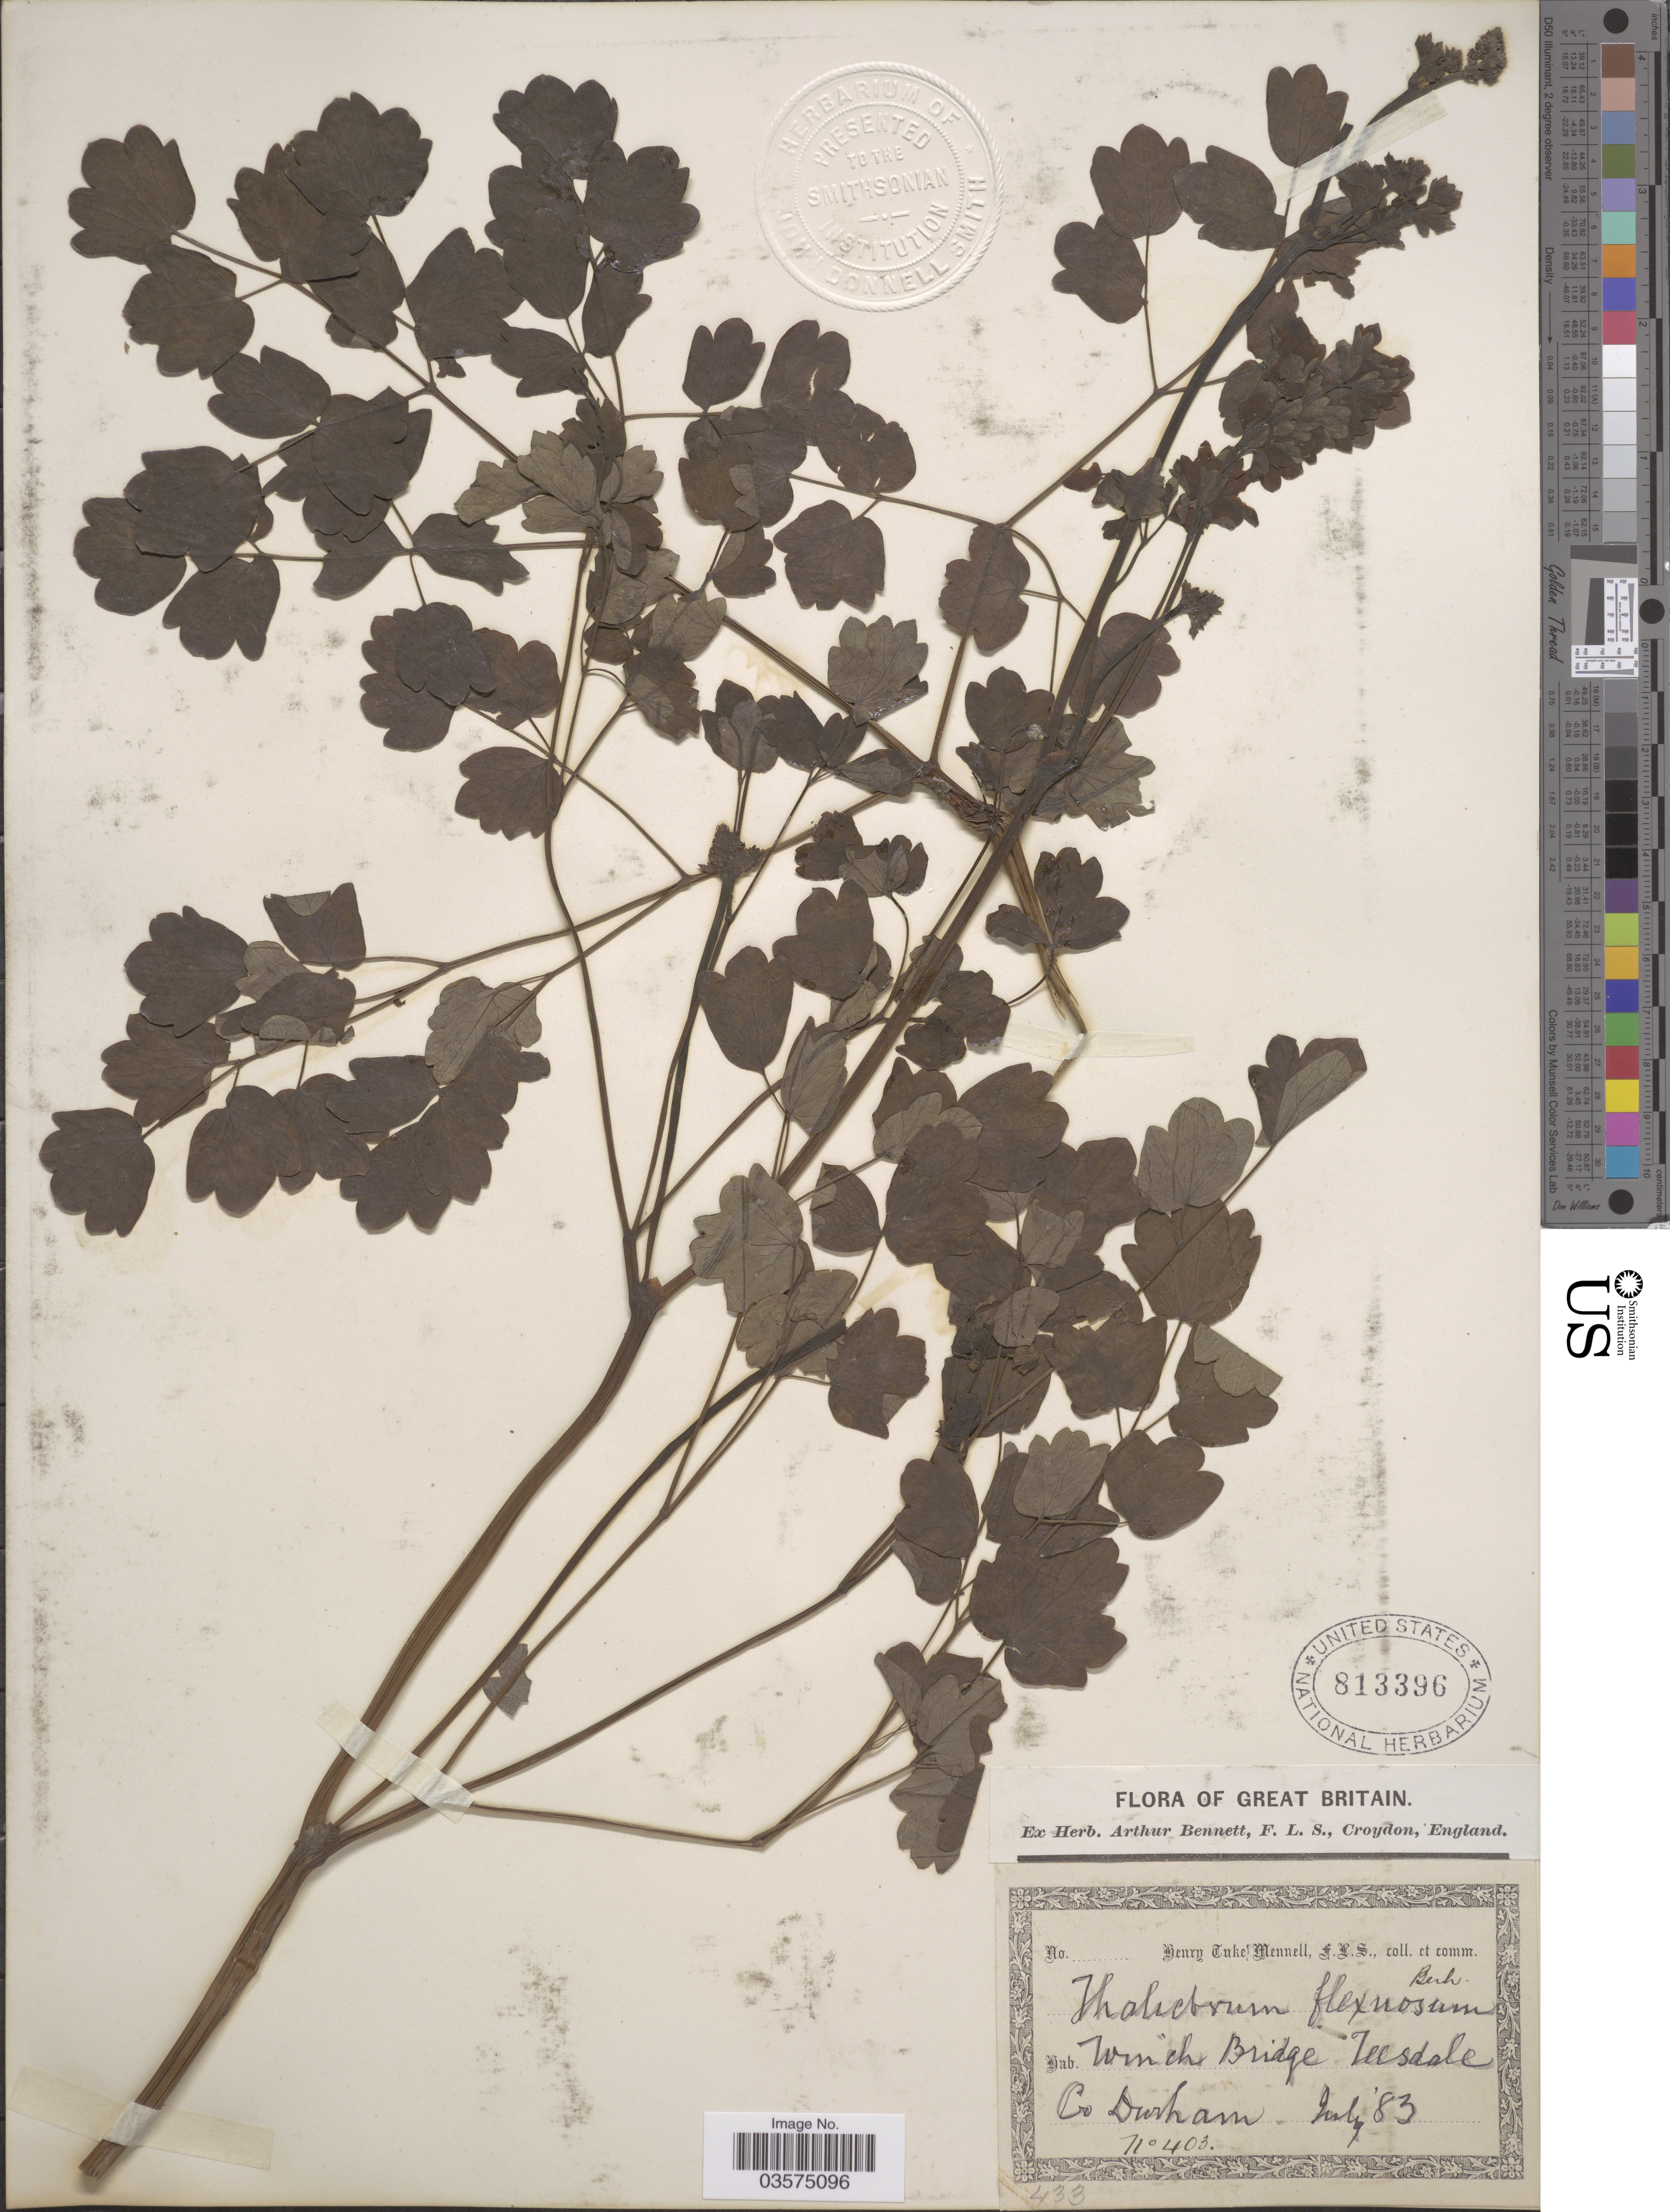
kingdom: Plantae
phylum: Tracheophyta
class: Magnoliopsida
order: Ranunculales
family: Ranunculaceae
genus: Thalictrum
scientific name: Thalictrum flexuosum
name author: Bernh.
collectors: H. Mennell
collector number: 403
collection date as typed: Transcribed d/m/y: /7/83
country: United Kingdom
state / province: England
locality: Gab. Winch Bridge Illsdale Co Durham.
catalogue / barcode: US 813396